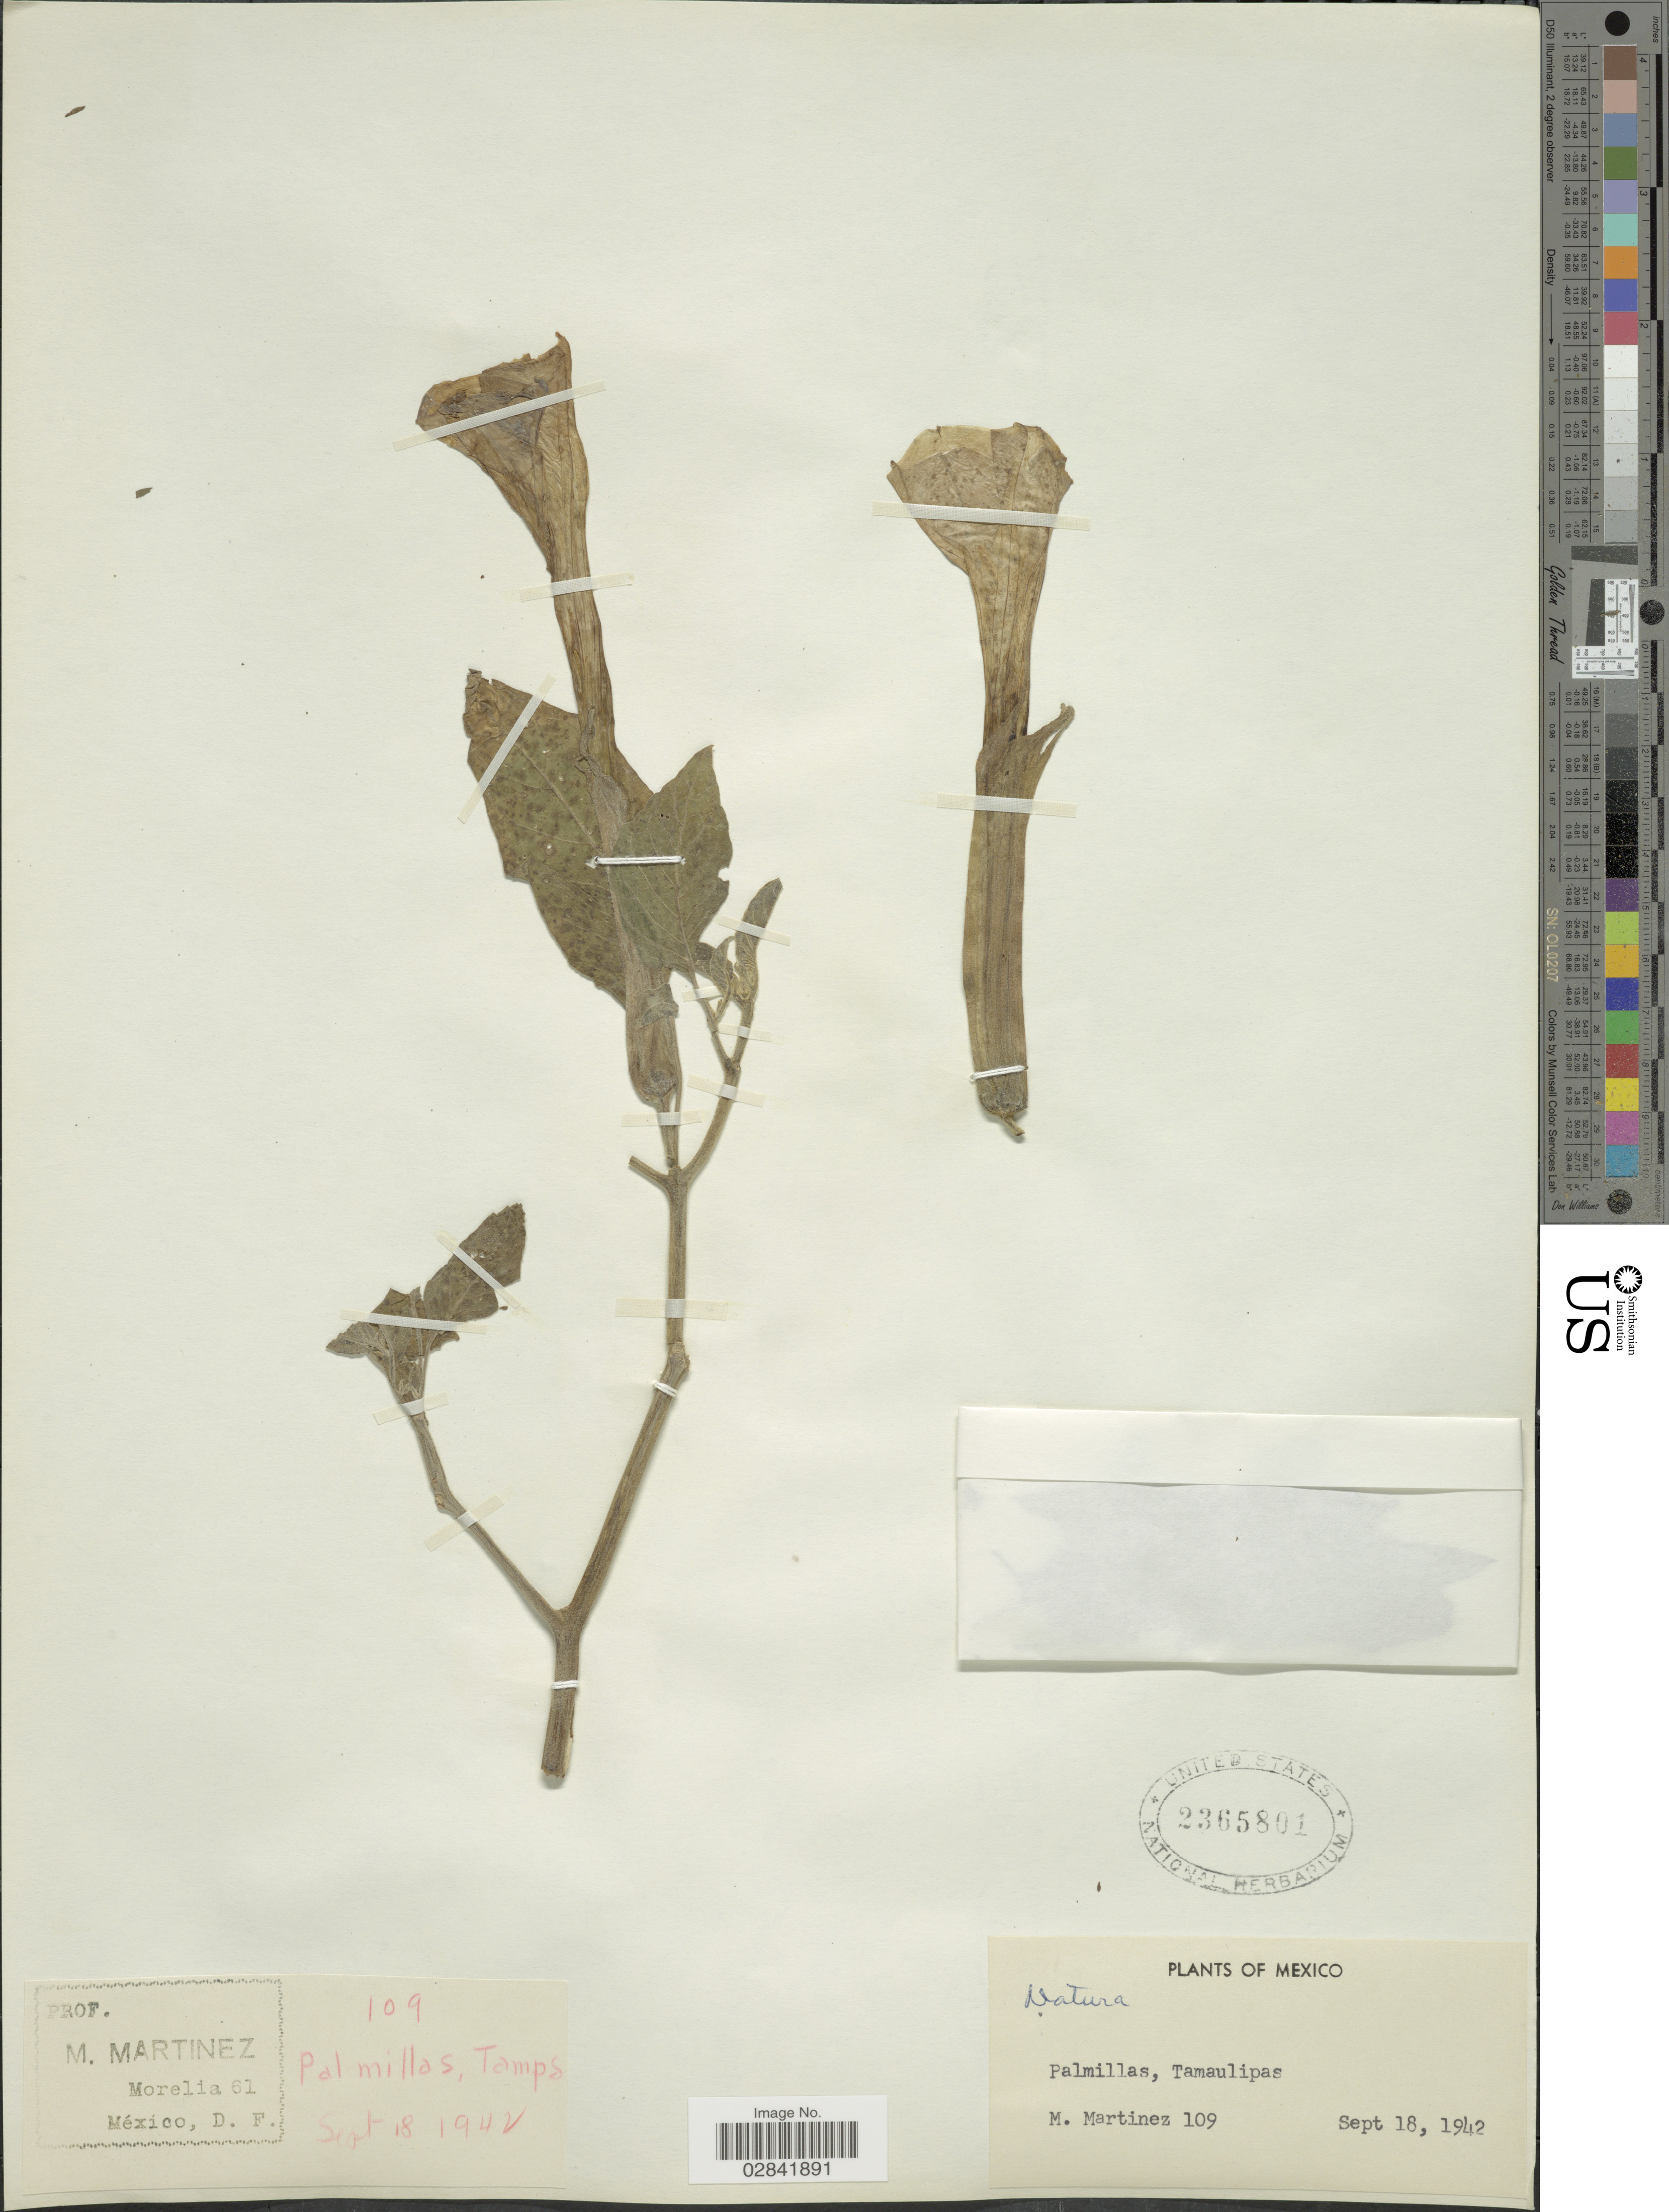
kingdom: Plantae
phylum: Tracheophyta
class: Magnoliopsida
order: Solanales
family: Solanaceae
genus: Datura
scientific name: Datura sp.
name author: L.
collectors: M. Martinez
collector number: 109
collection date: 1942-09-18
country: Mexico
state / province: Tamaulipas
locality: Palmillas.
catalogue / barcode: US 2365801